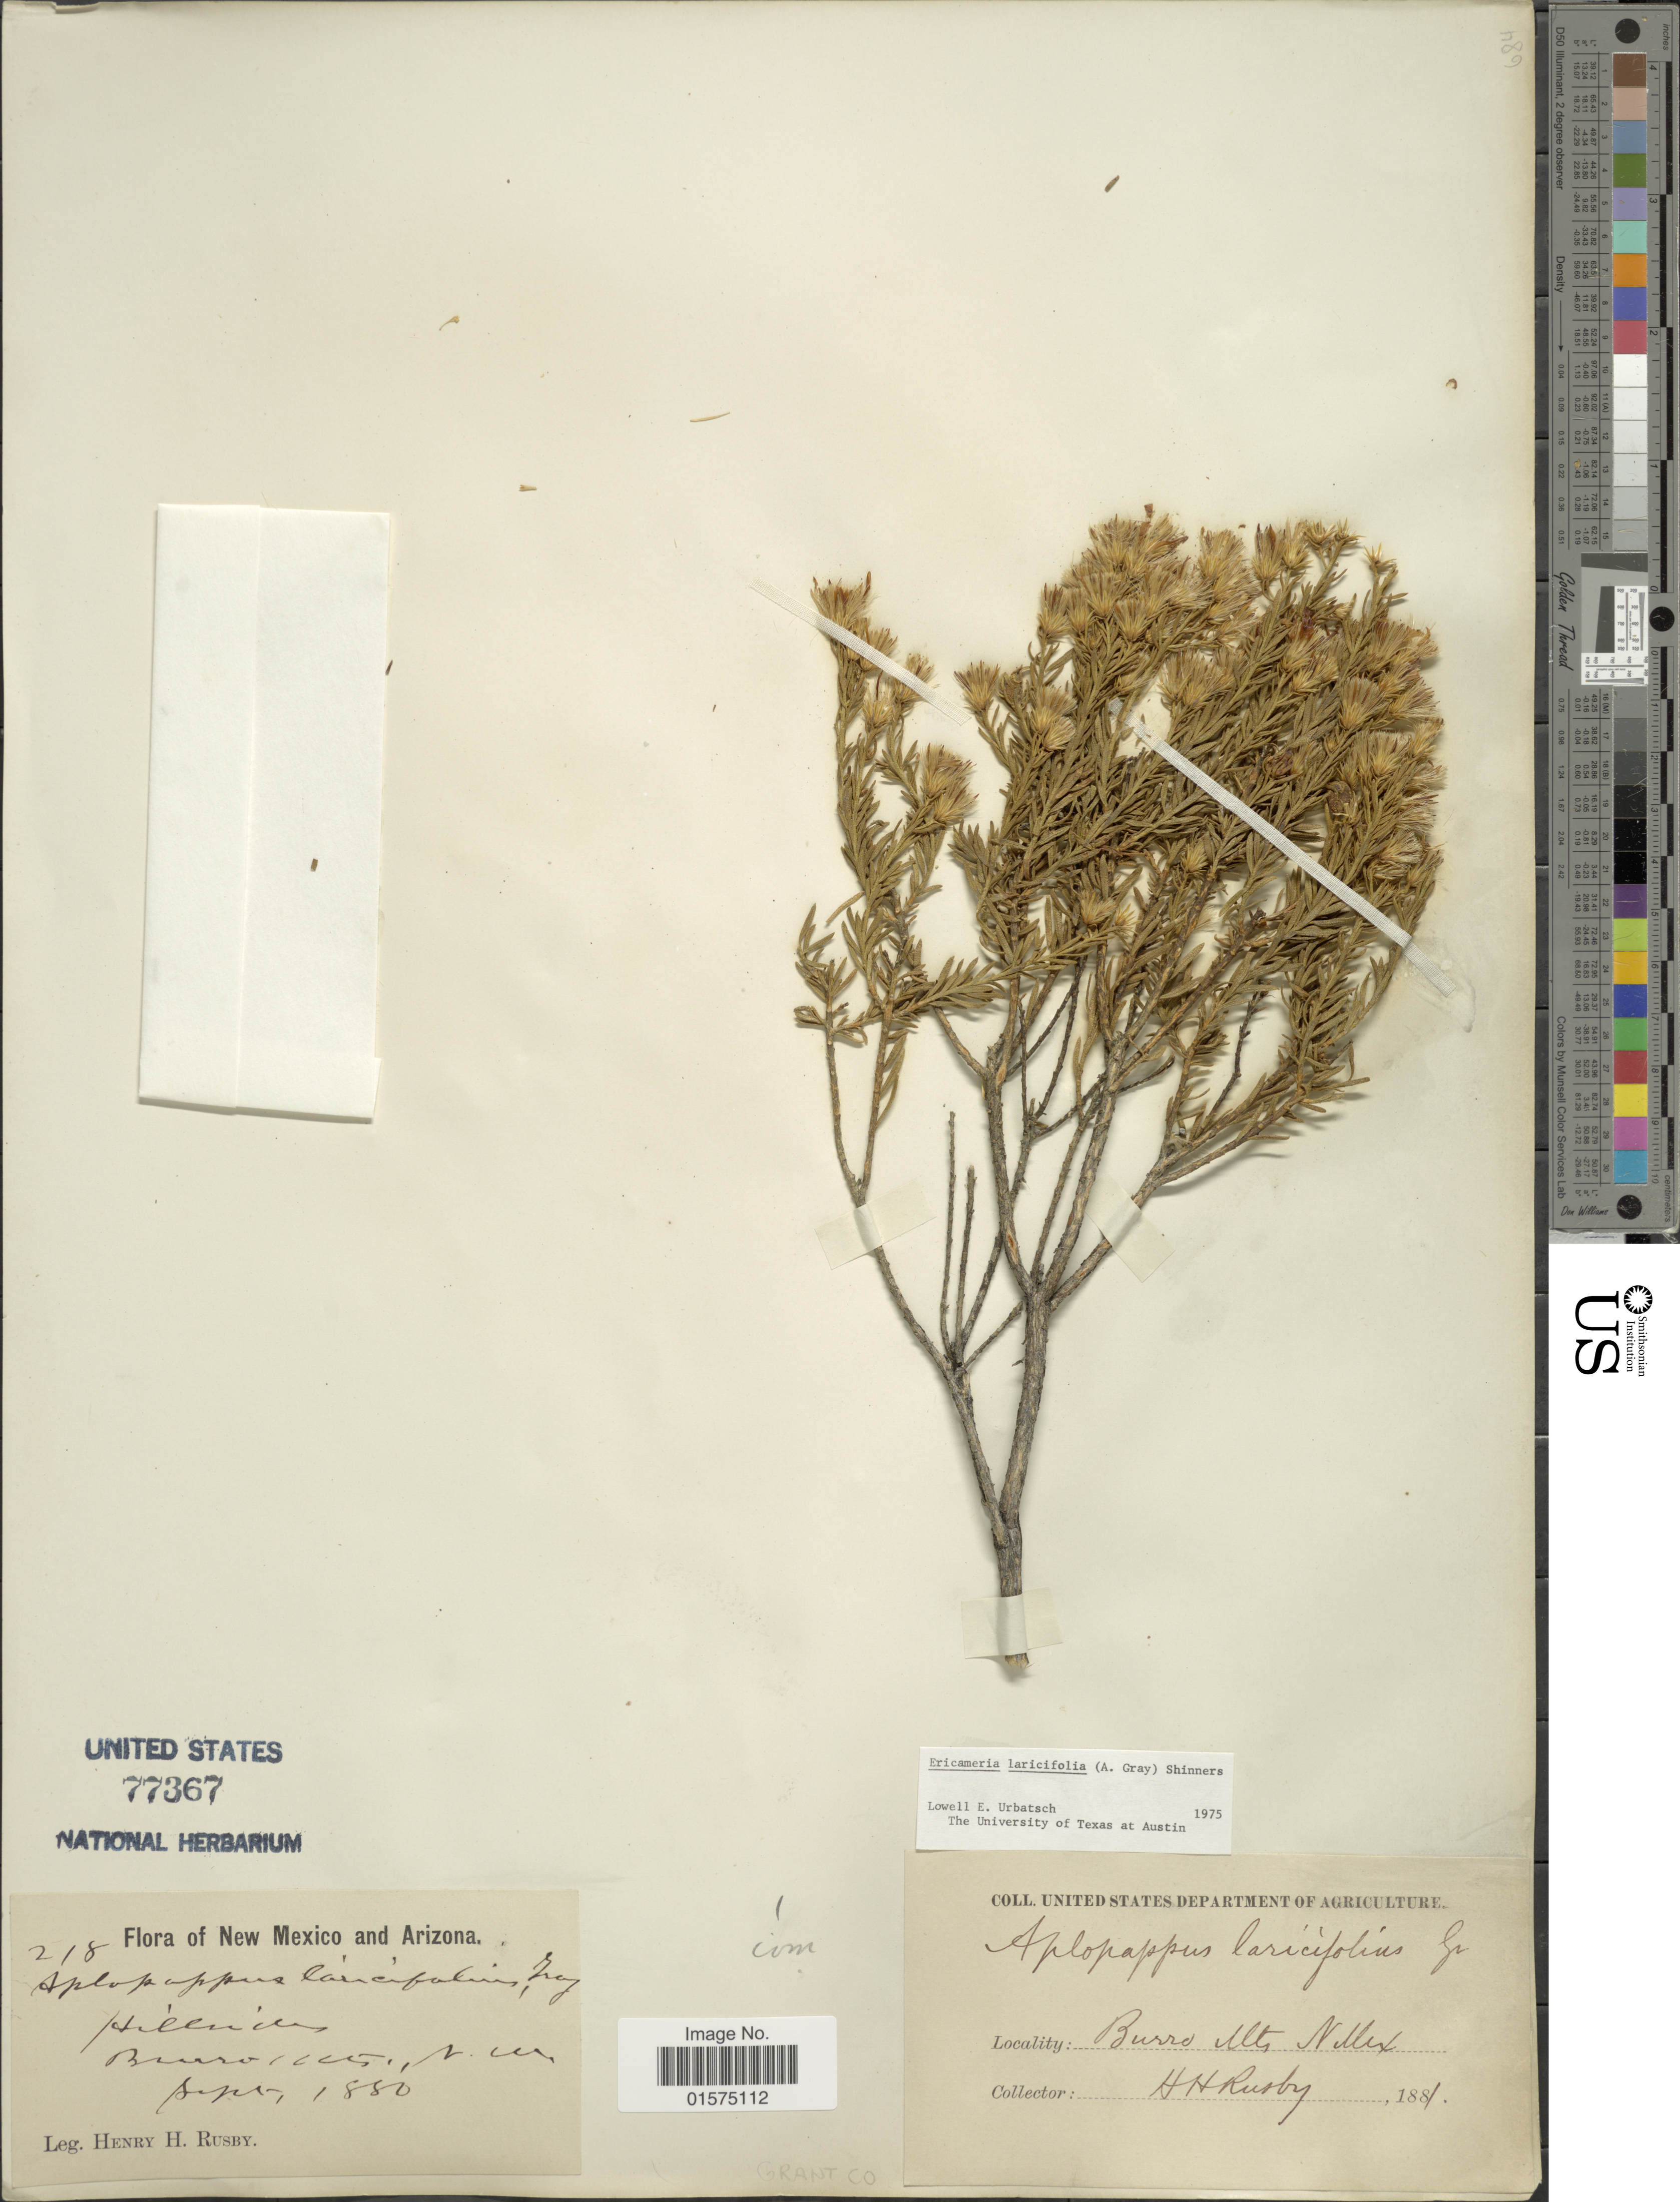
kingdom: Plantae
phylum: Tracheophyta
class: Magnoliopsida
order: Asterales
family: Asteraceae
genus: Ericameria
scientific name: Ericameria laricifolia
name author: (A. Gray) Shinners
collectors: H. H. Rusby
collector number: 218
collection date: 1880-09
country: United States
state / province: New Mexico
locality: Burro Mts.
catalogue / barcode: US 77367